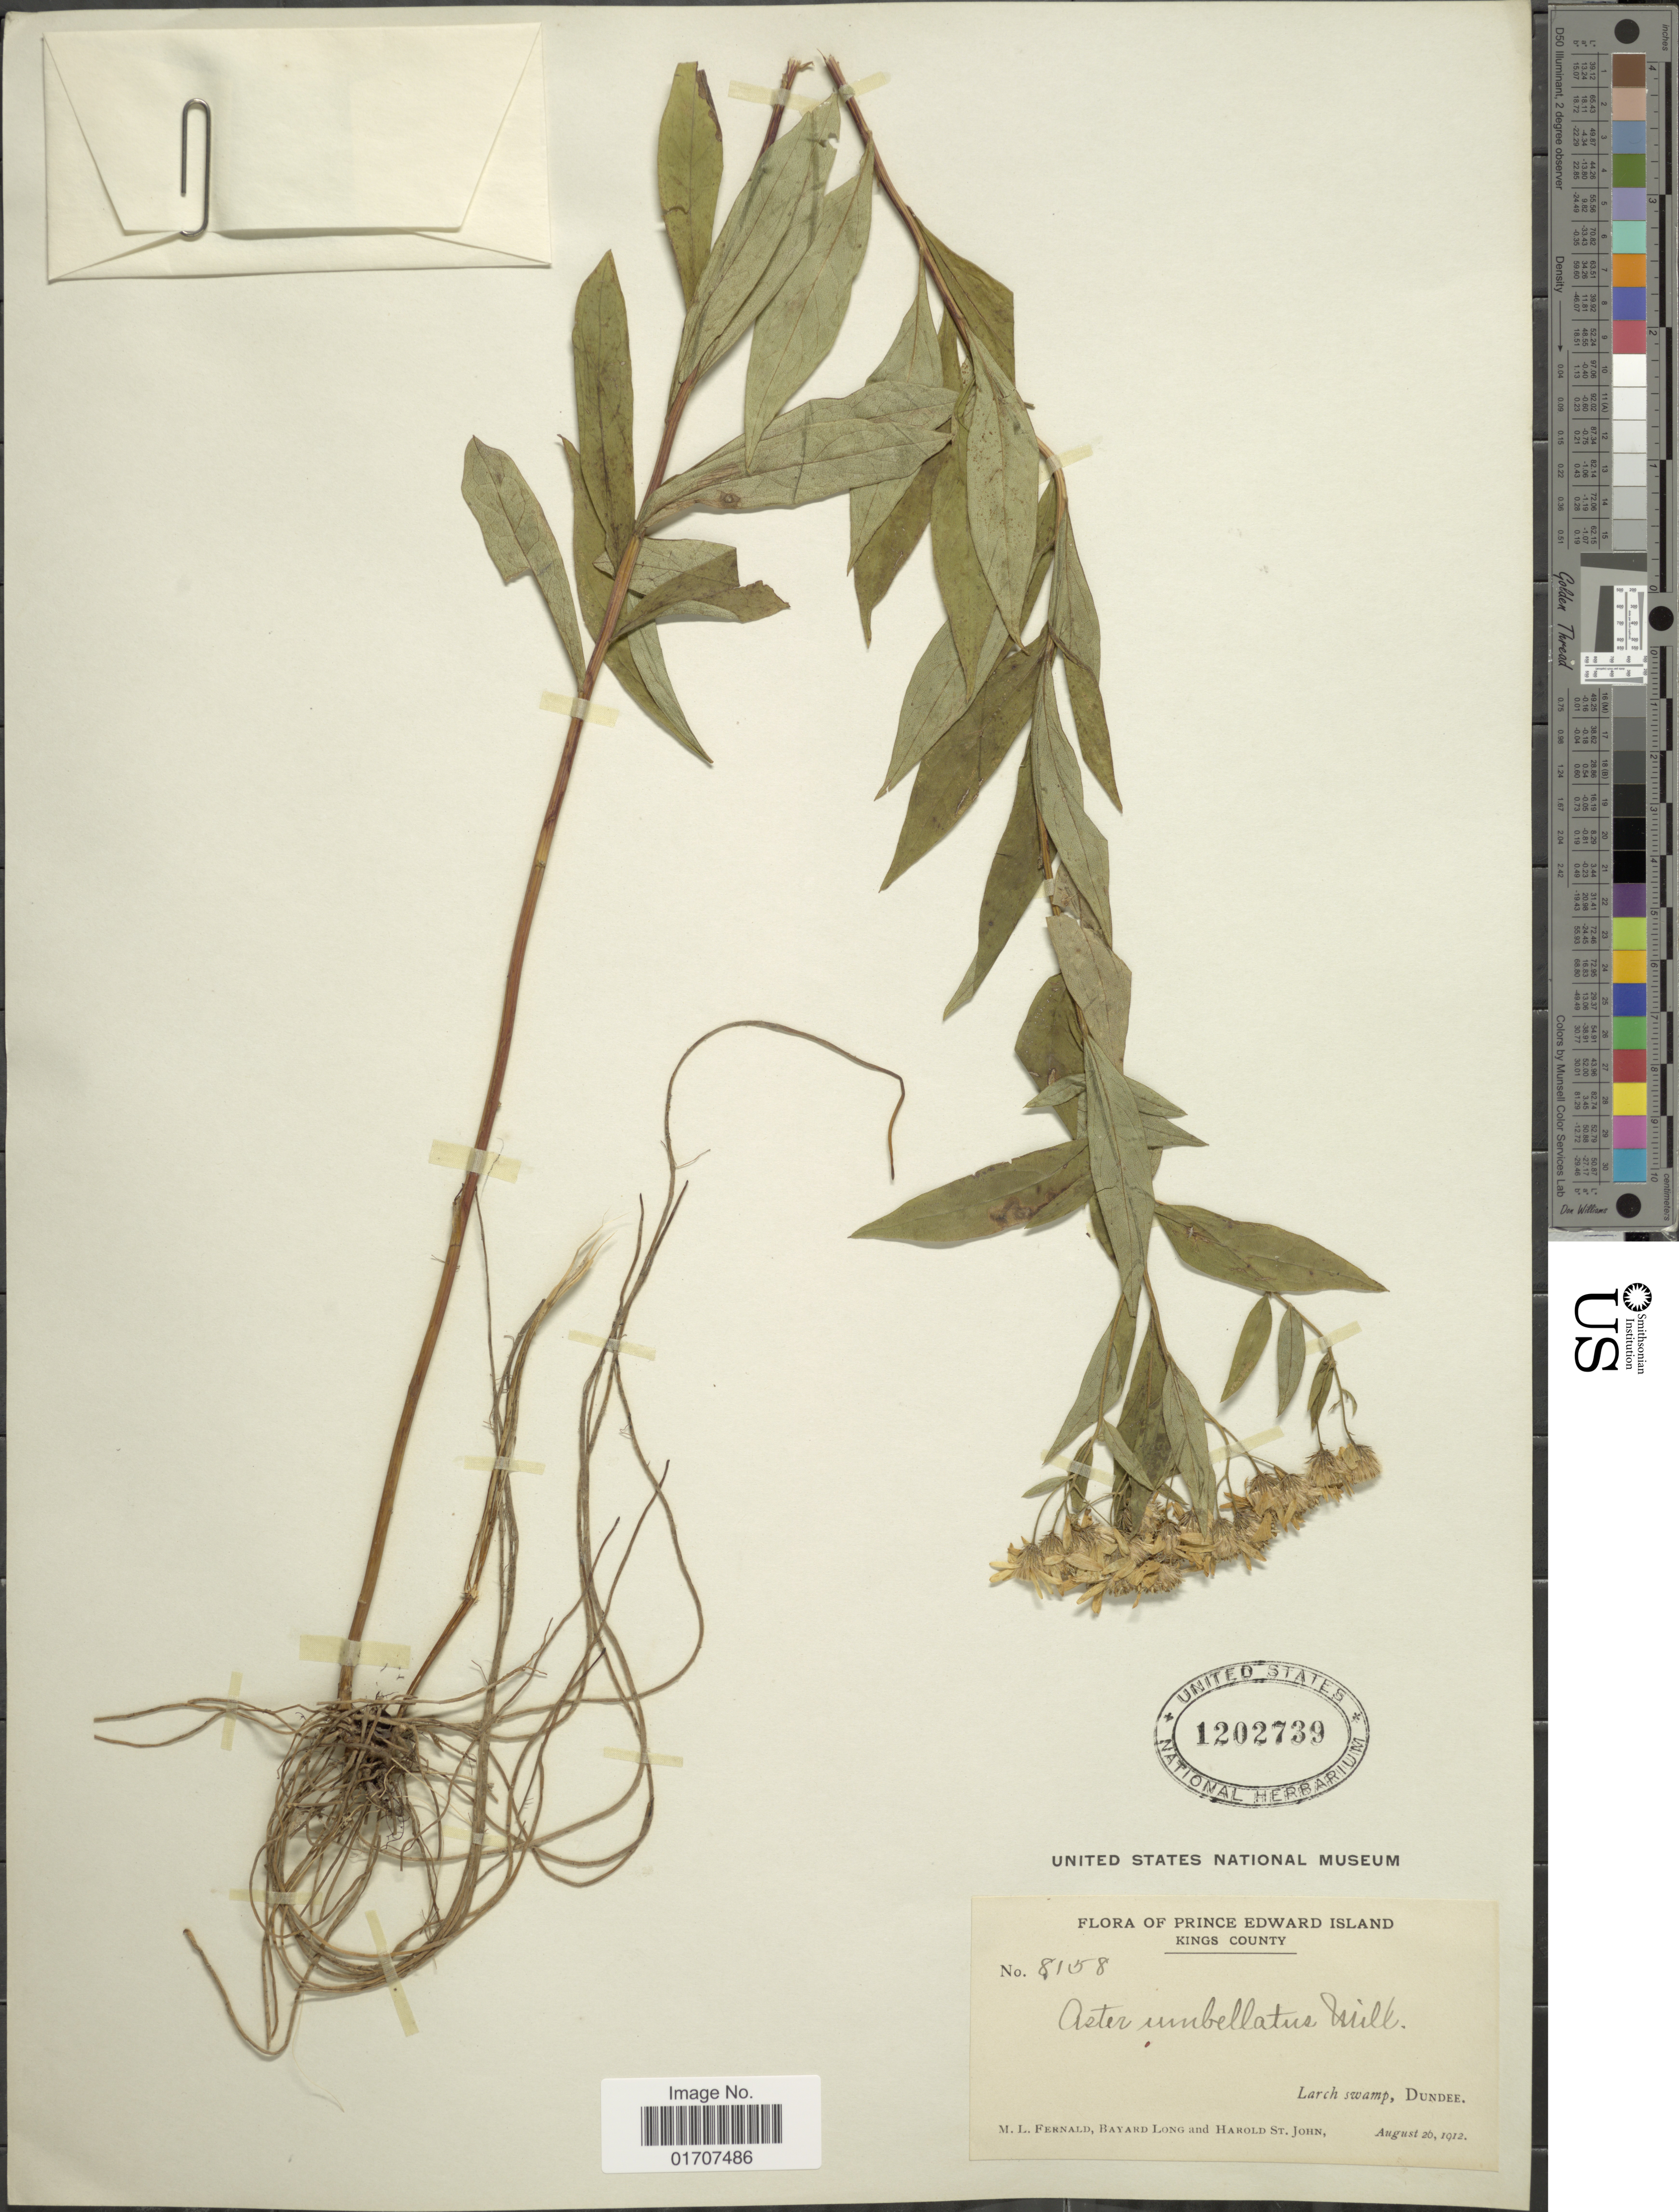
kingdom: Plantae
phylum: Tracheophyta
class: Magnoliopsida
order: Asterales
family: Asteraceae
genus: Doellingeria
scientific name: Doellingeria umbellata var. umbellata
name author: Nees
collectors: M. L. Fernald, B. Long & H. St. John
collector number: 8158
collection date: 1912-08-20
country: Canada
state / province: Prince Edward Island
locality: Kings COunty, Larch swamp, Dundee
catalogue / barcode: US 1202739